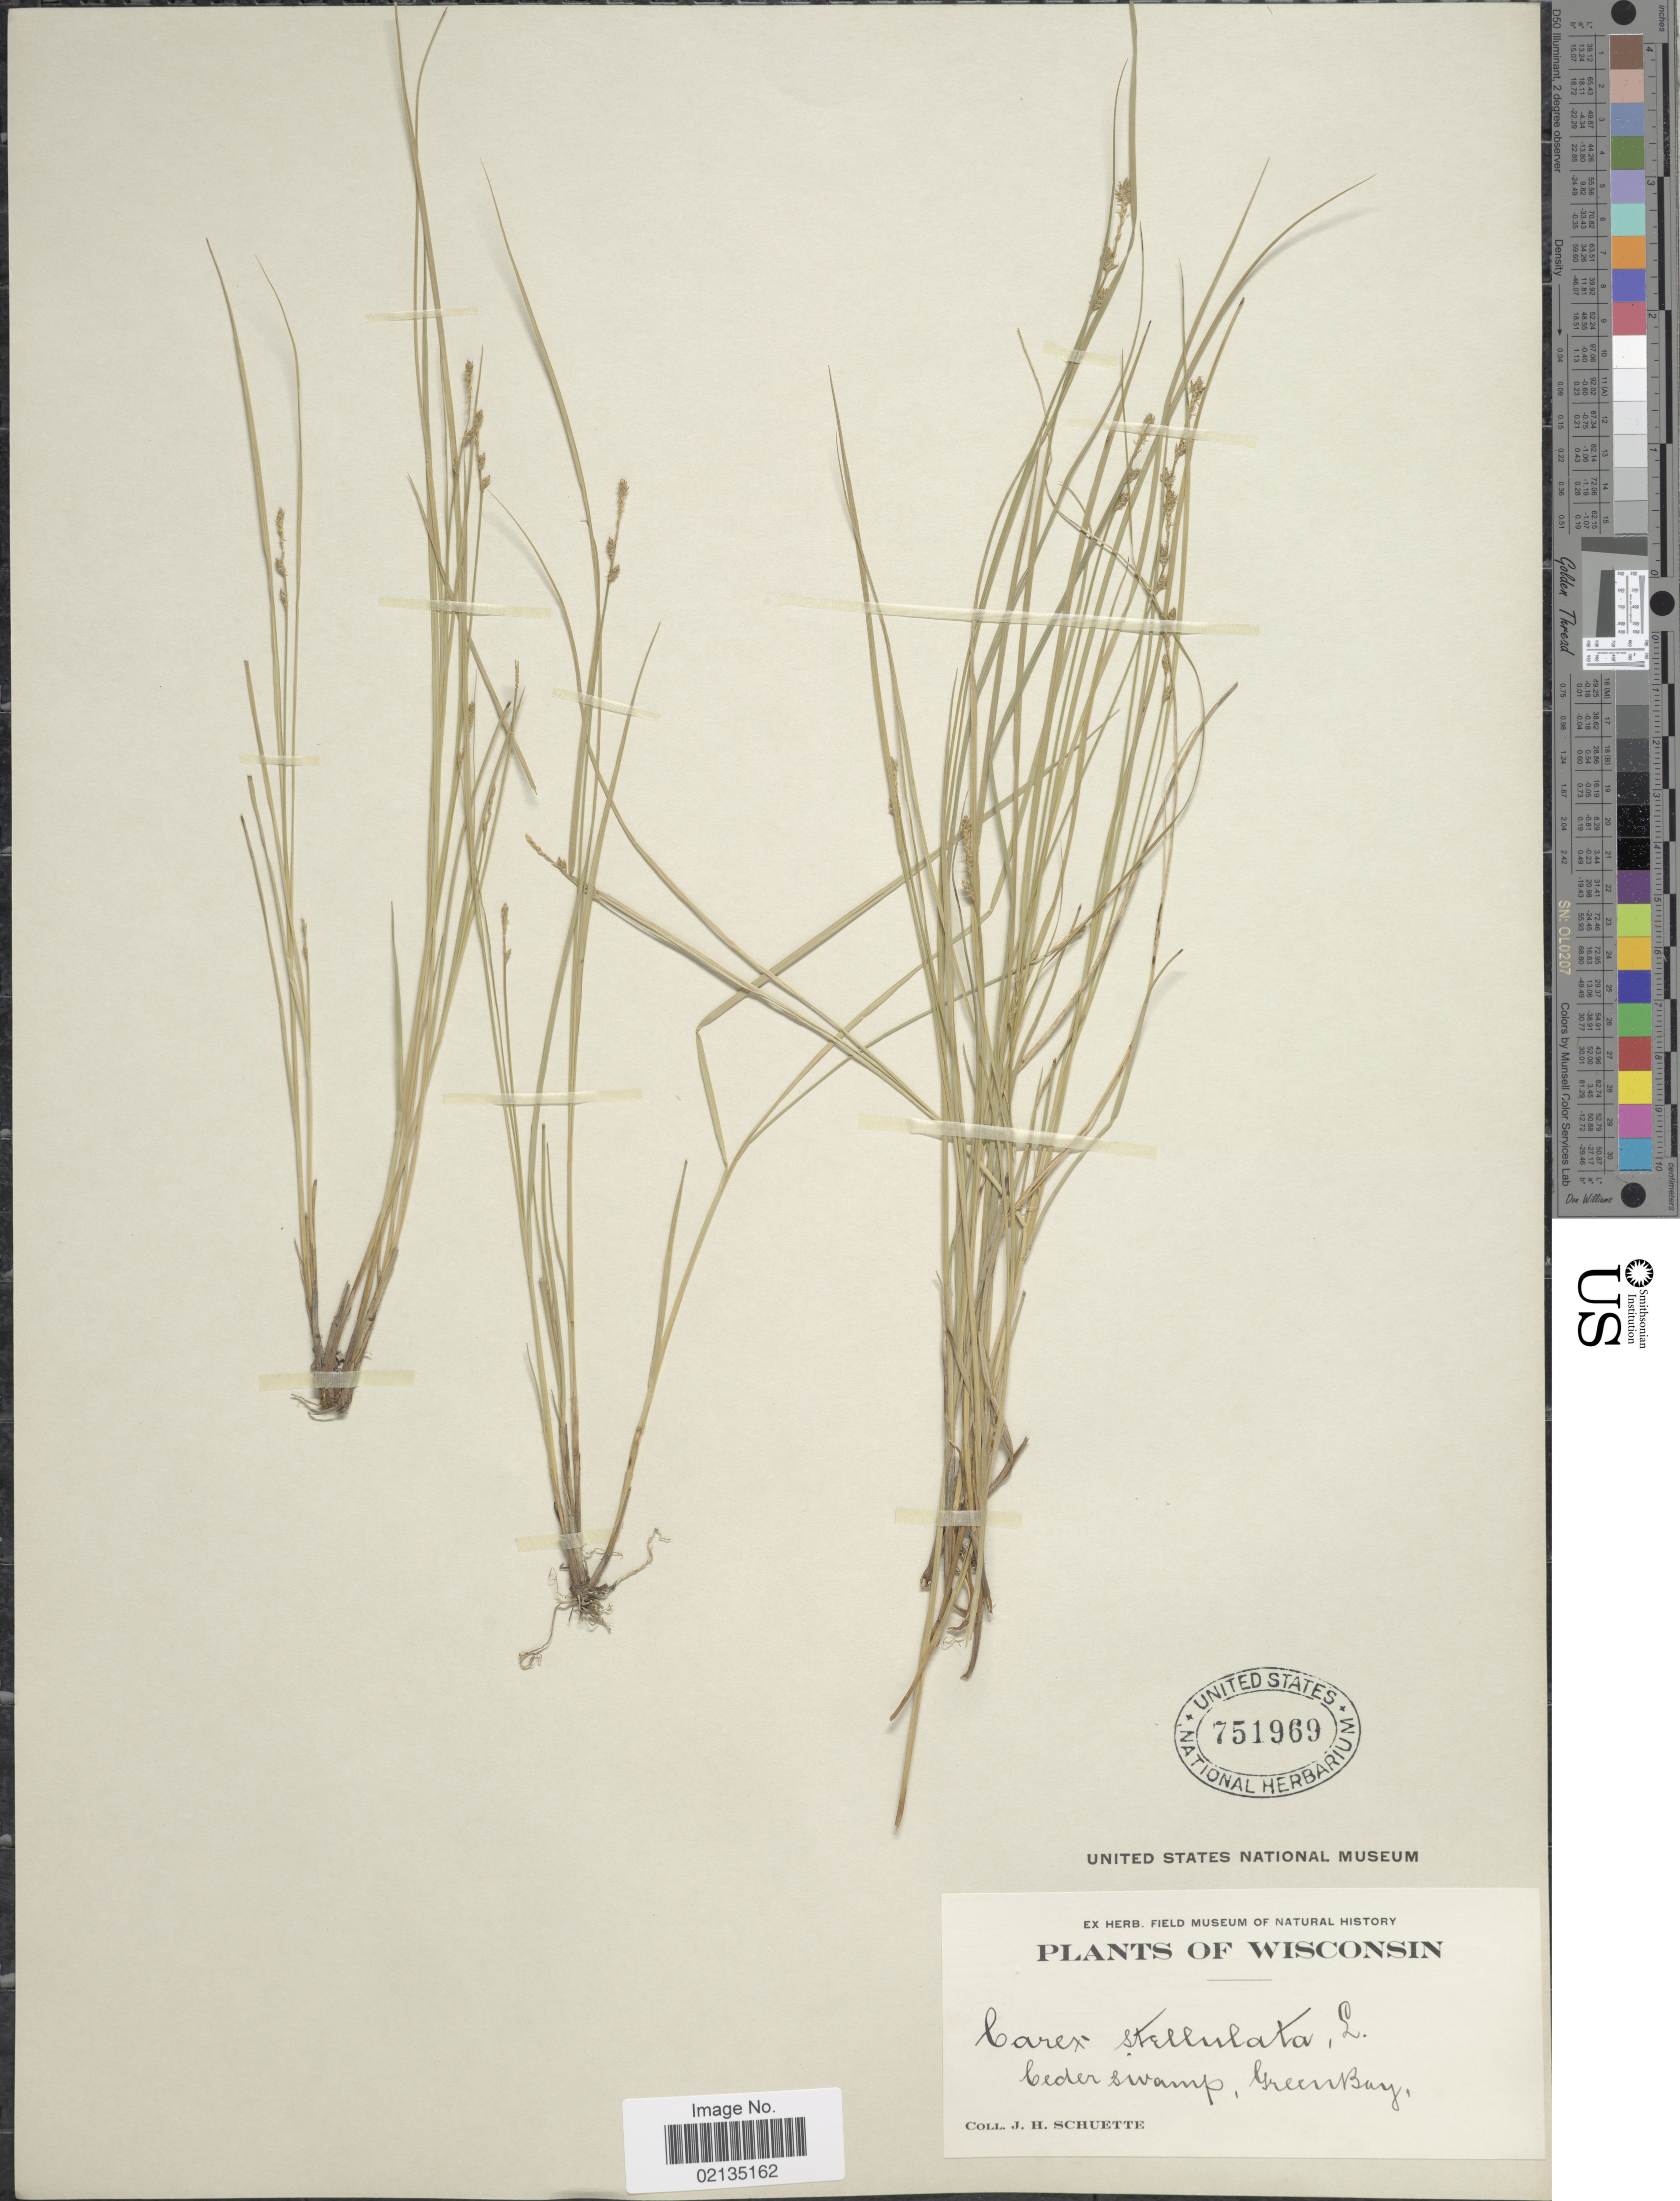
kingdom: Plantae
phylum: Tracheophyta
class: Liliopsida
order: Poales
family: Cyperaceae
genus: Carex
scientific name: Carex sterilis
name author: Willd.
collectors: J. H. Schuette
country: United States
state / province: Wisconsin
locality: Wisconsin, Ceder Swamp, Green Bay.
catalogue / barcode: US 751969